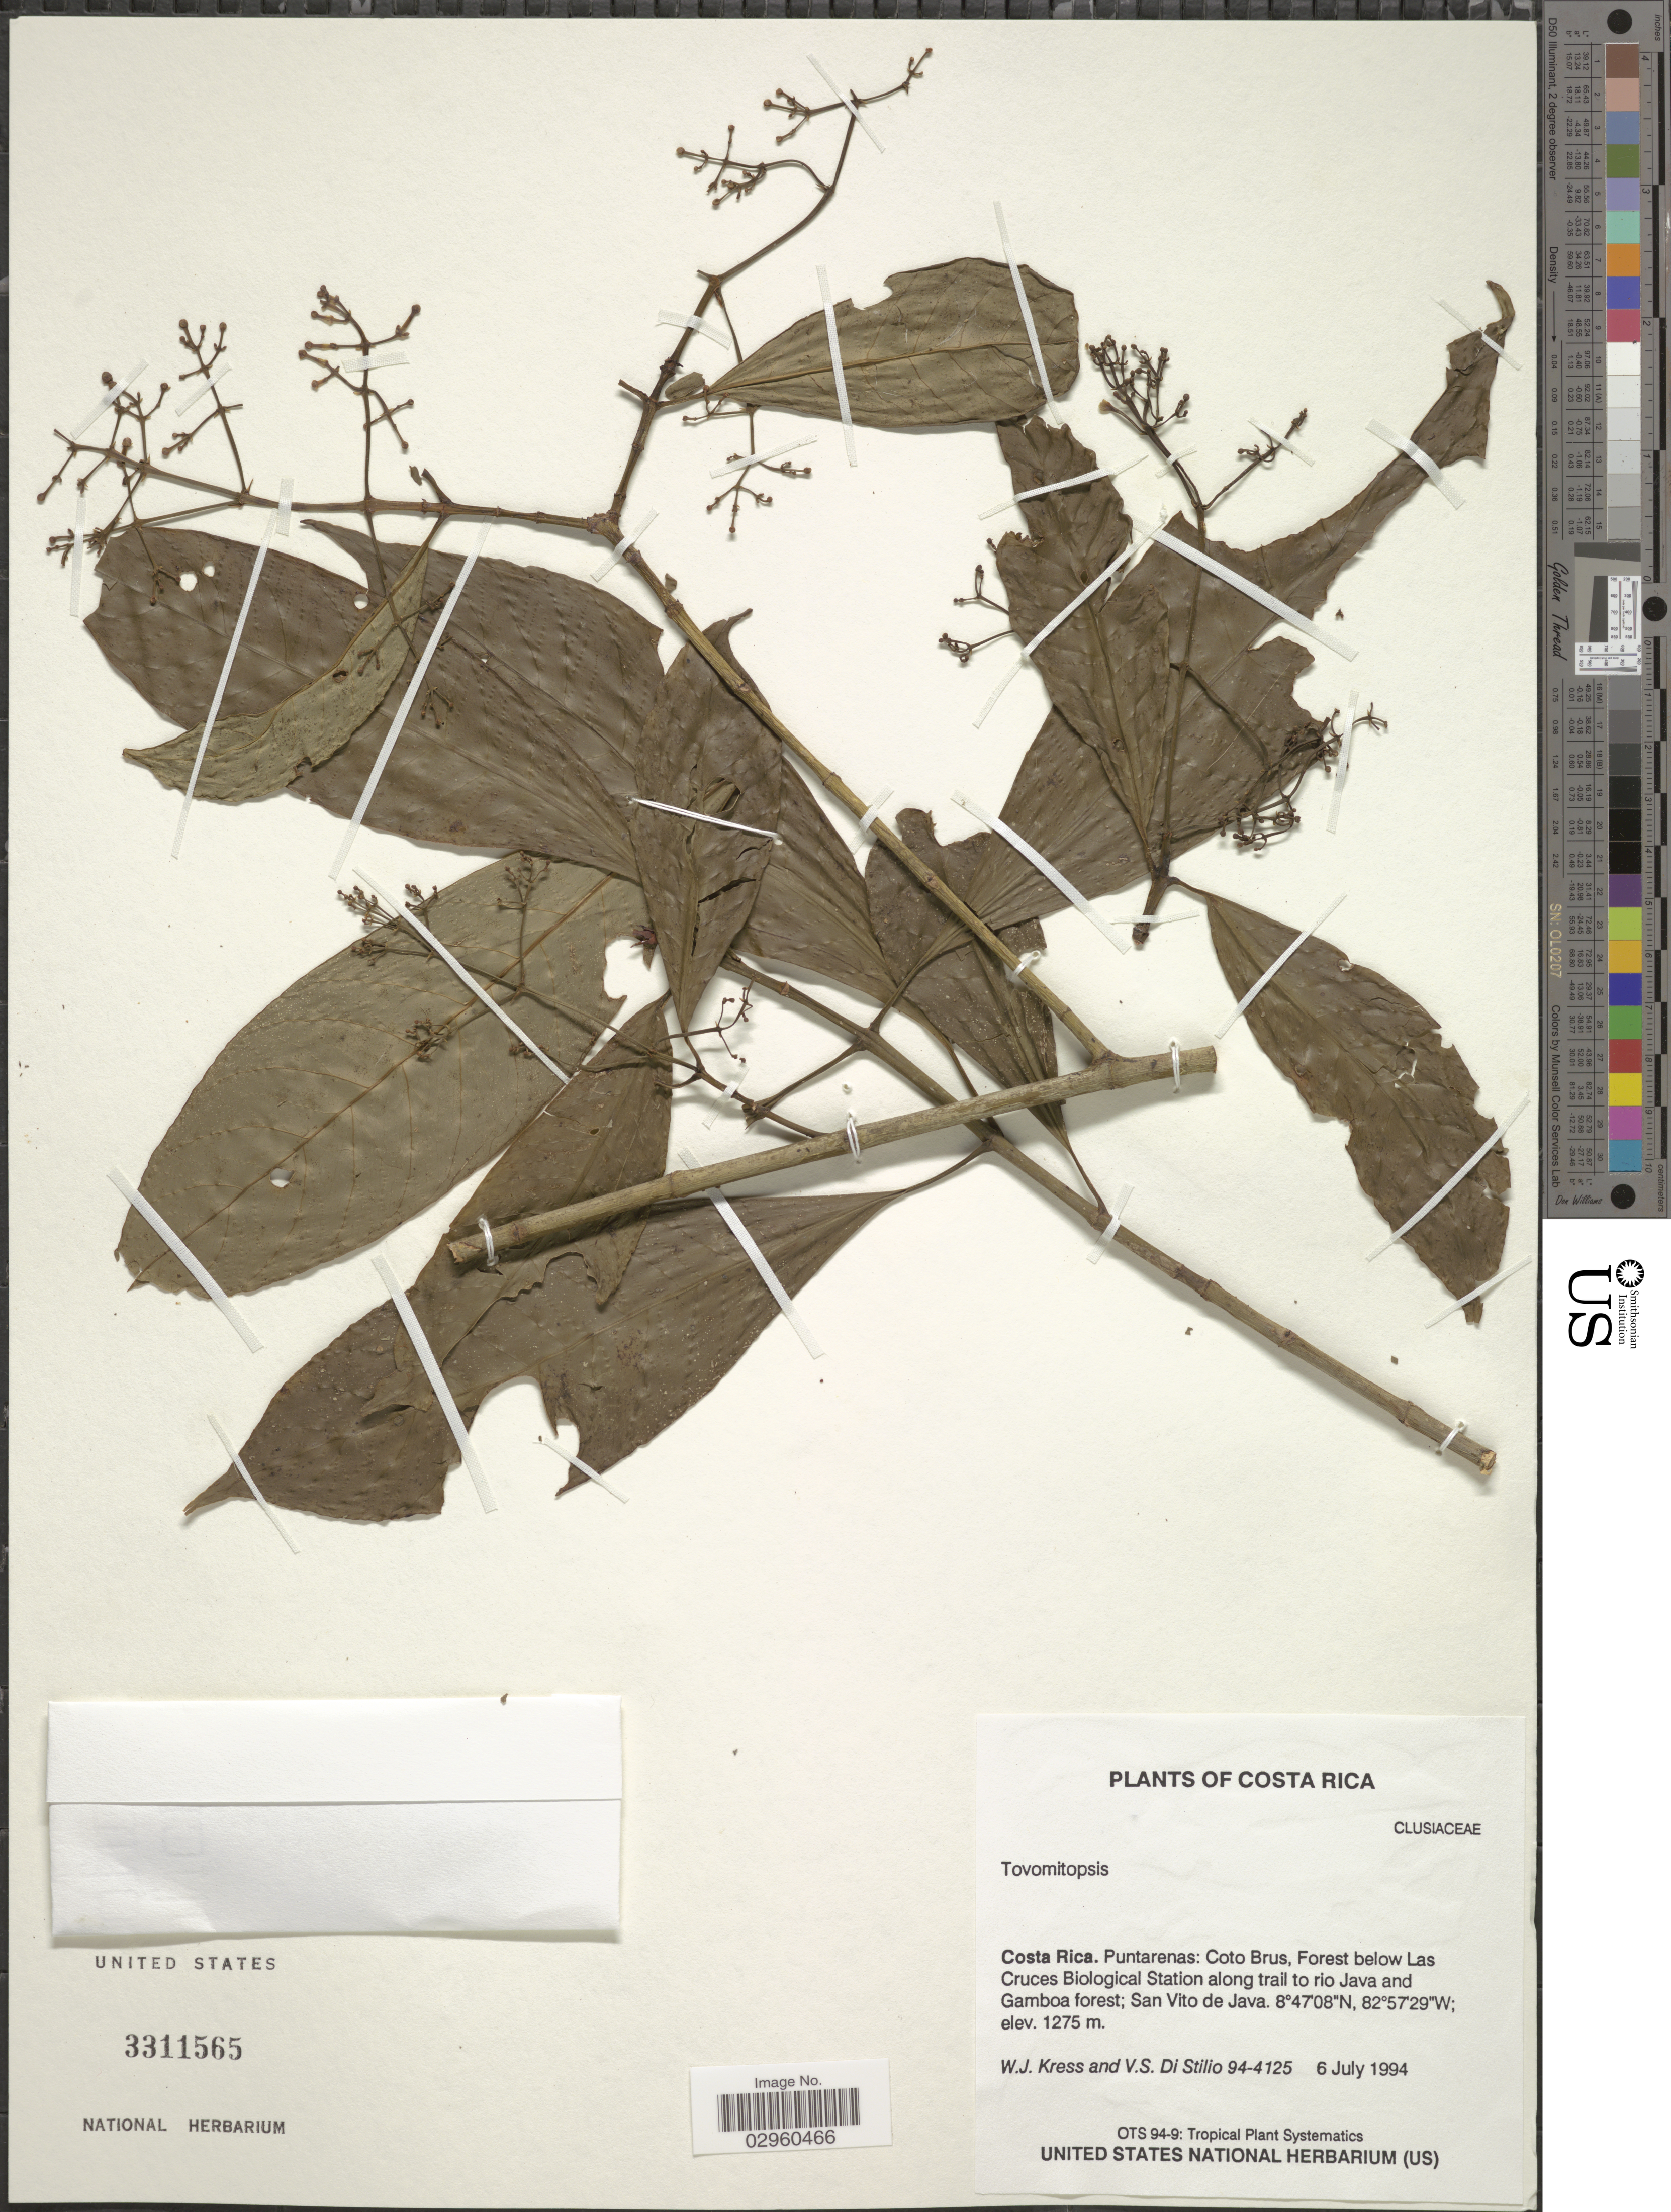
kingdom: Plantae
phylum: Tracheophyta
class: Magnoliopsida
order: Malpighiales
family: Clusiaceae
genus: Tovomitopsis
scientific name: Tovomitopsis sp.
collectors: W. J. Kress & V. Di Stilio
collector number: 94-4125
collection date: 1994-07-06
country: Costa Rica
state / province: Puntarenas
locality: Puntarenas: Coto Brus, Forest below Las Cruces Biological Station along trail to rio Java and Gamboa forest; San Vito de Java.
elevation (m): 1275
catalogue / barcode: US 3311565